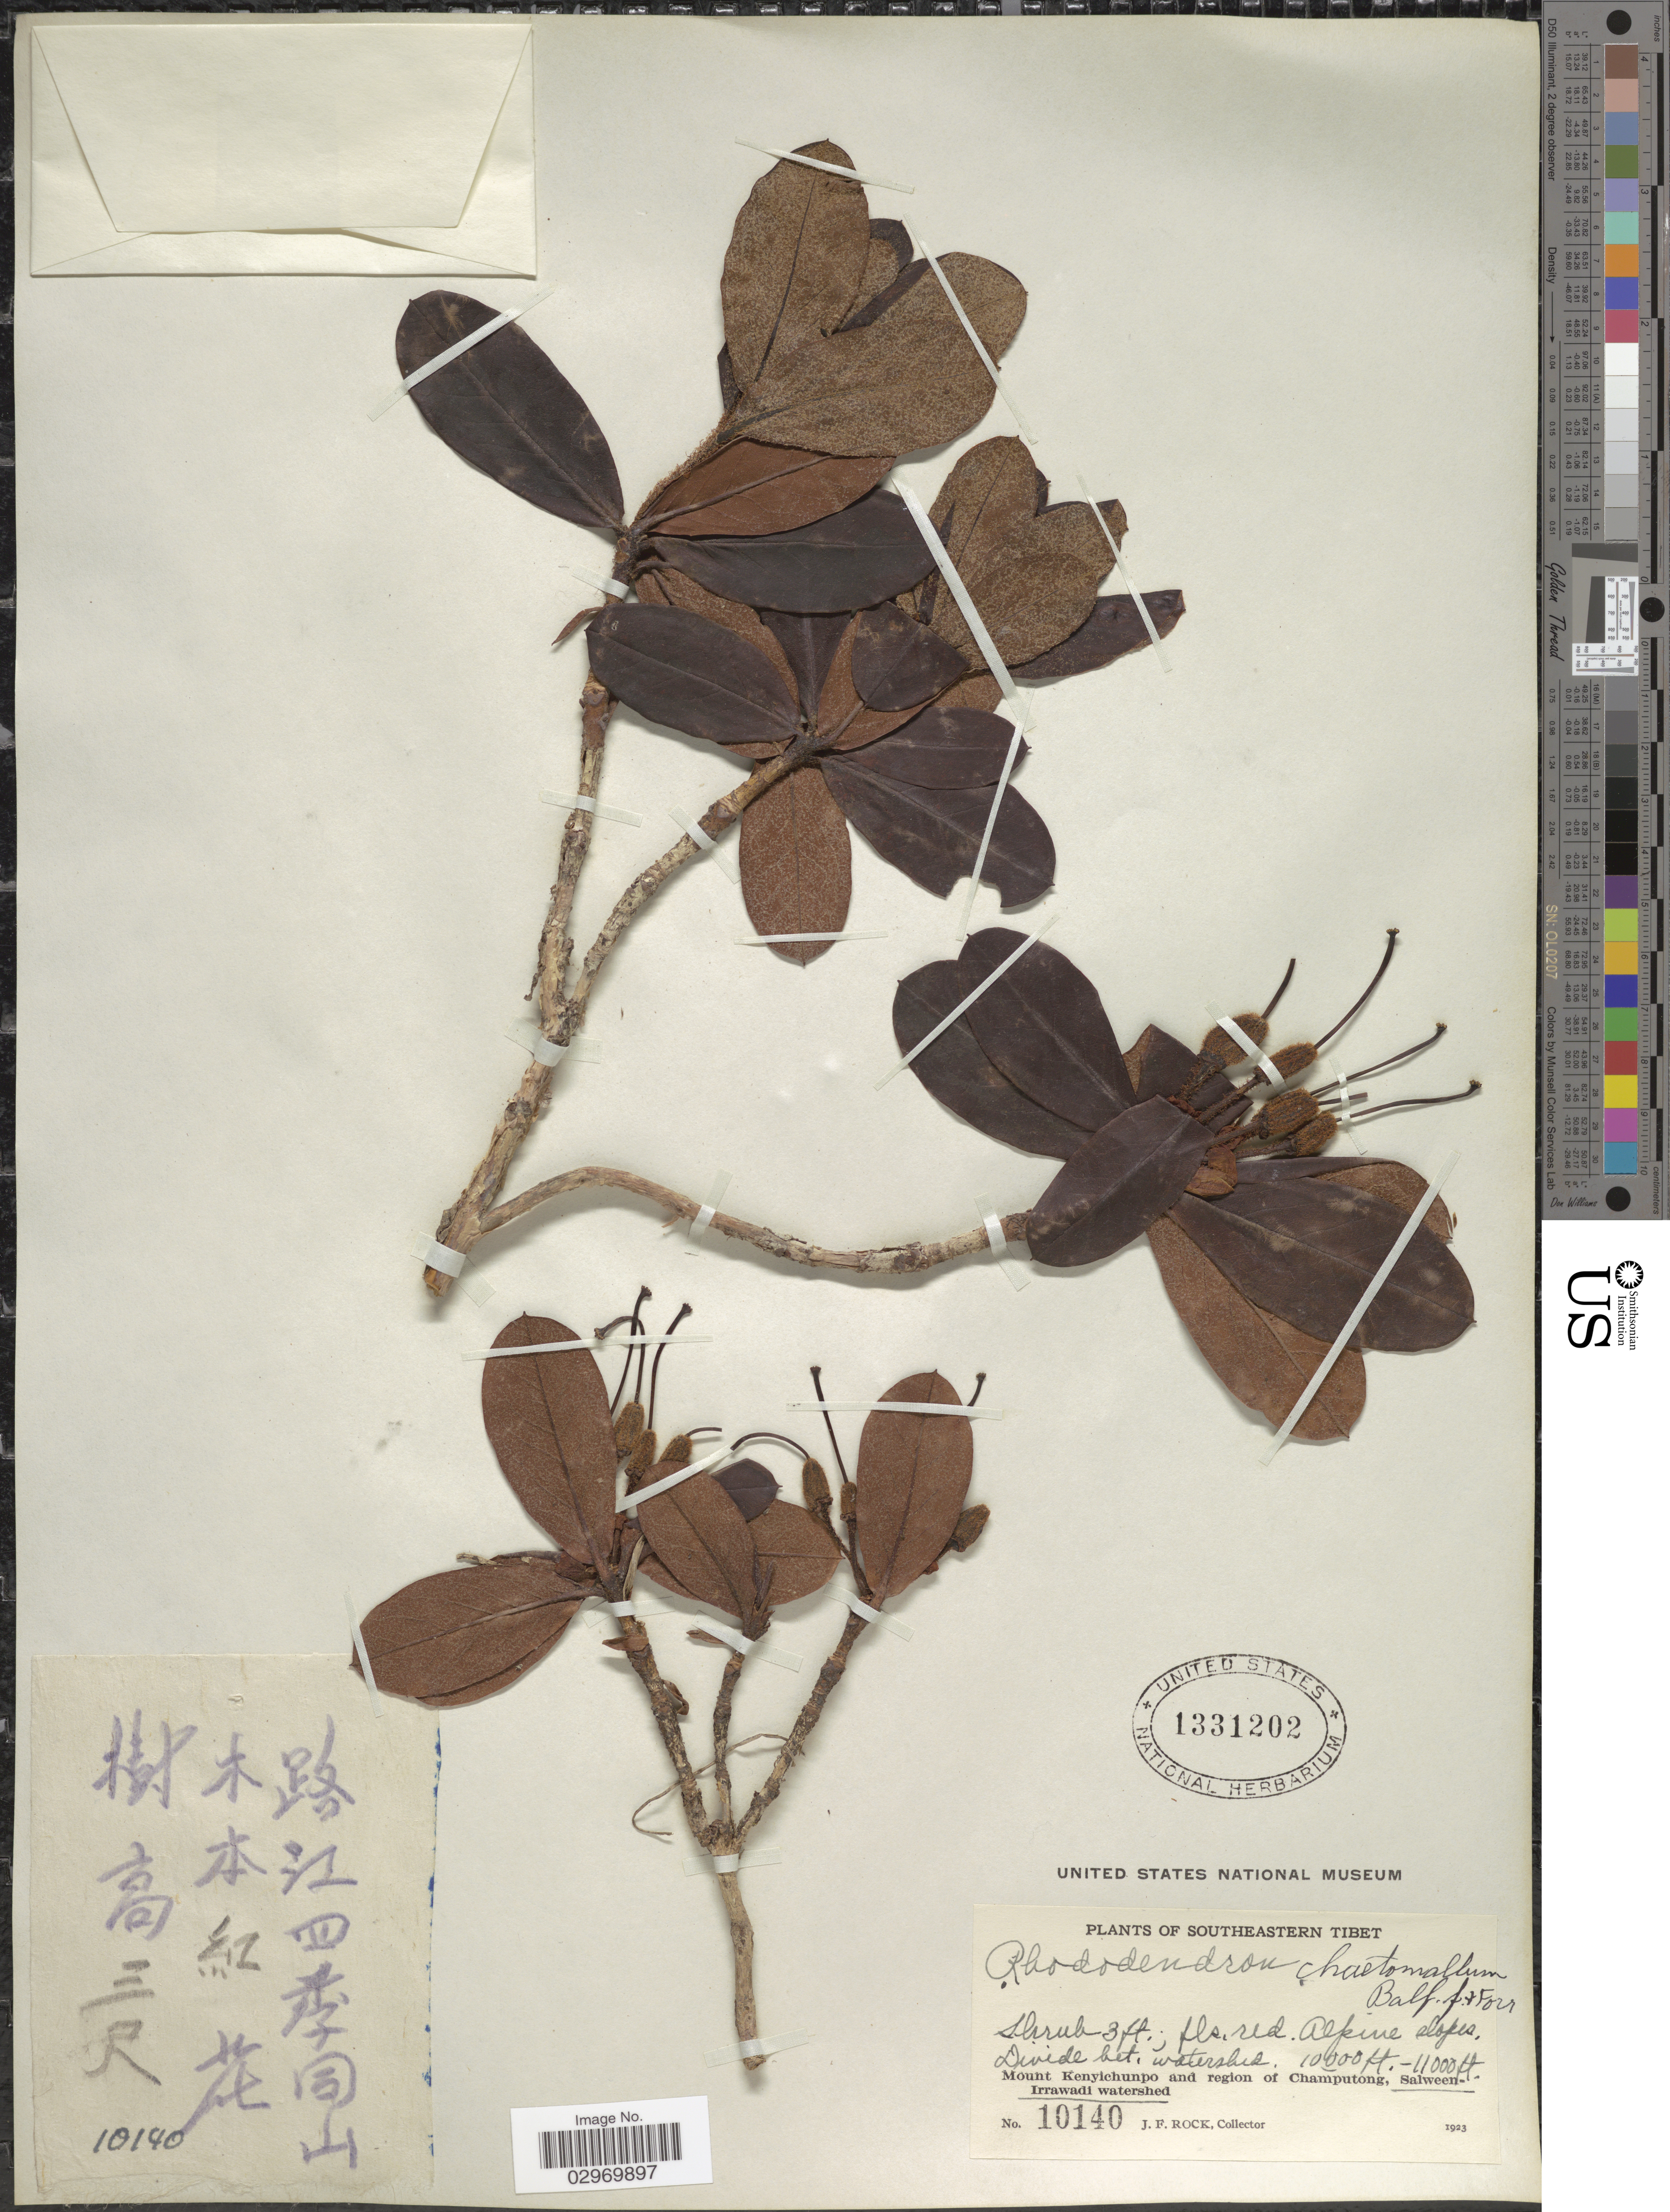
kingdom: Plantae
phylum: Tracheophyta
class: Magnoliopsida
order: Ericales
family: Ericaceae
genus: Rhododendron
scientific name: Rhododendron chaetomallum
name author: Balf. f. & Forrest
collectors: J. Rock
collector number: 10140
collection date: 1923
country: China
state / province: Xizang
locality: Southeastern Tibet, Mount Kenyichunpo and region of Champutong, Salween-Irrawadi watershed.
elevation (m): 3048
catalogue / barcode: US 1331202